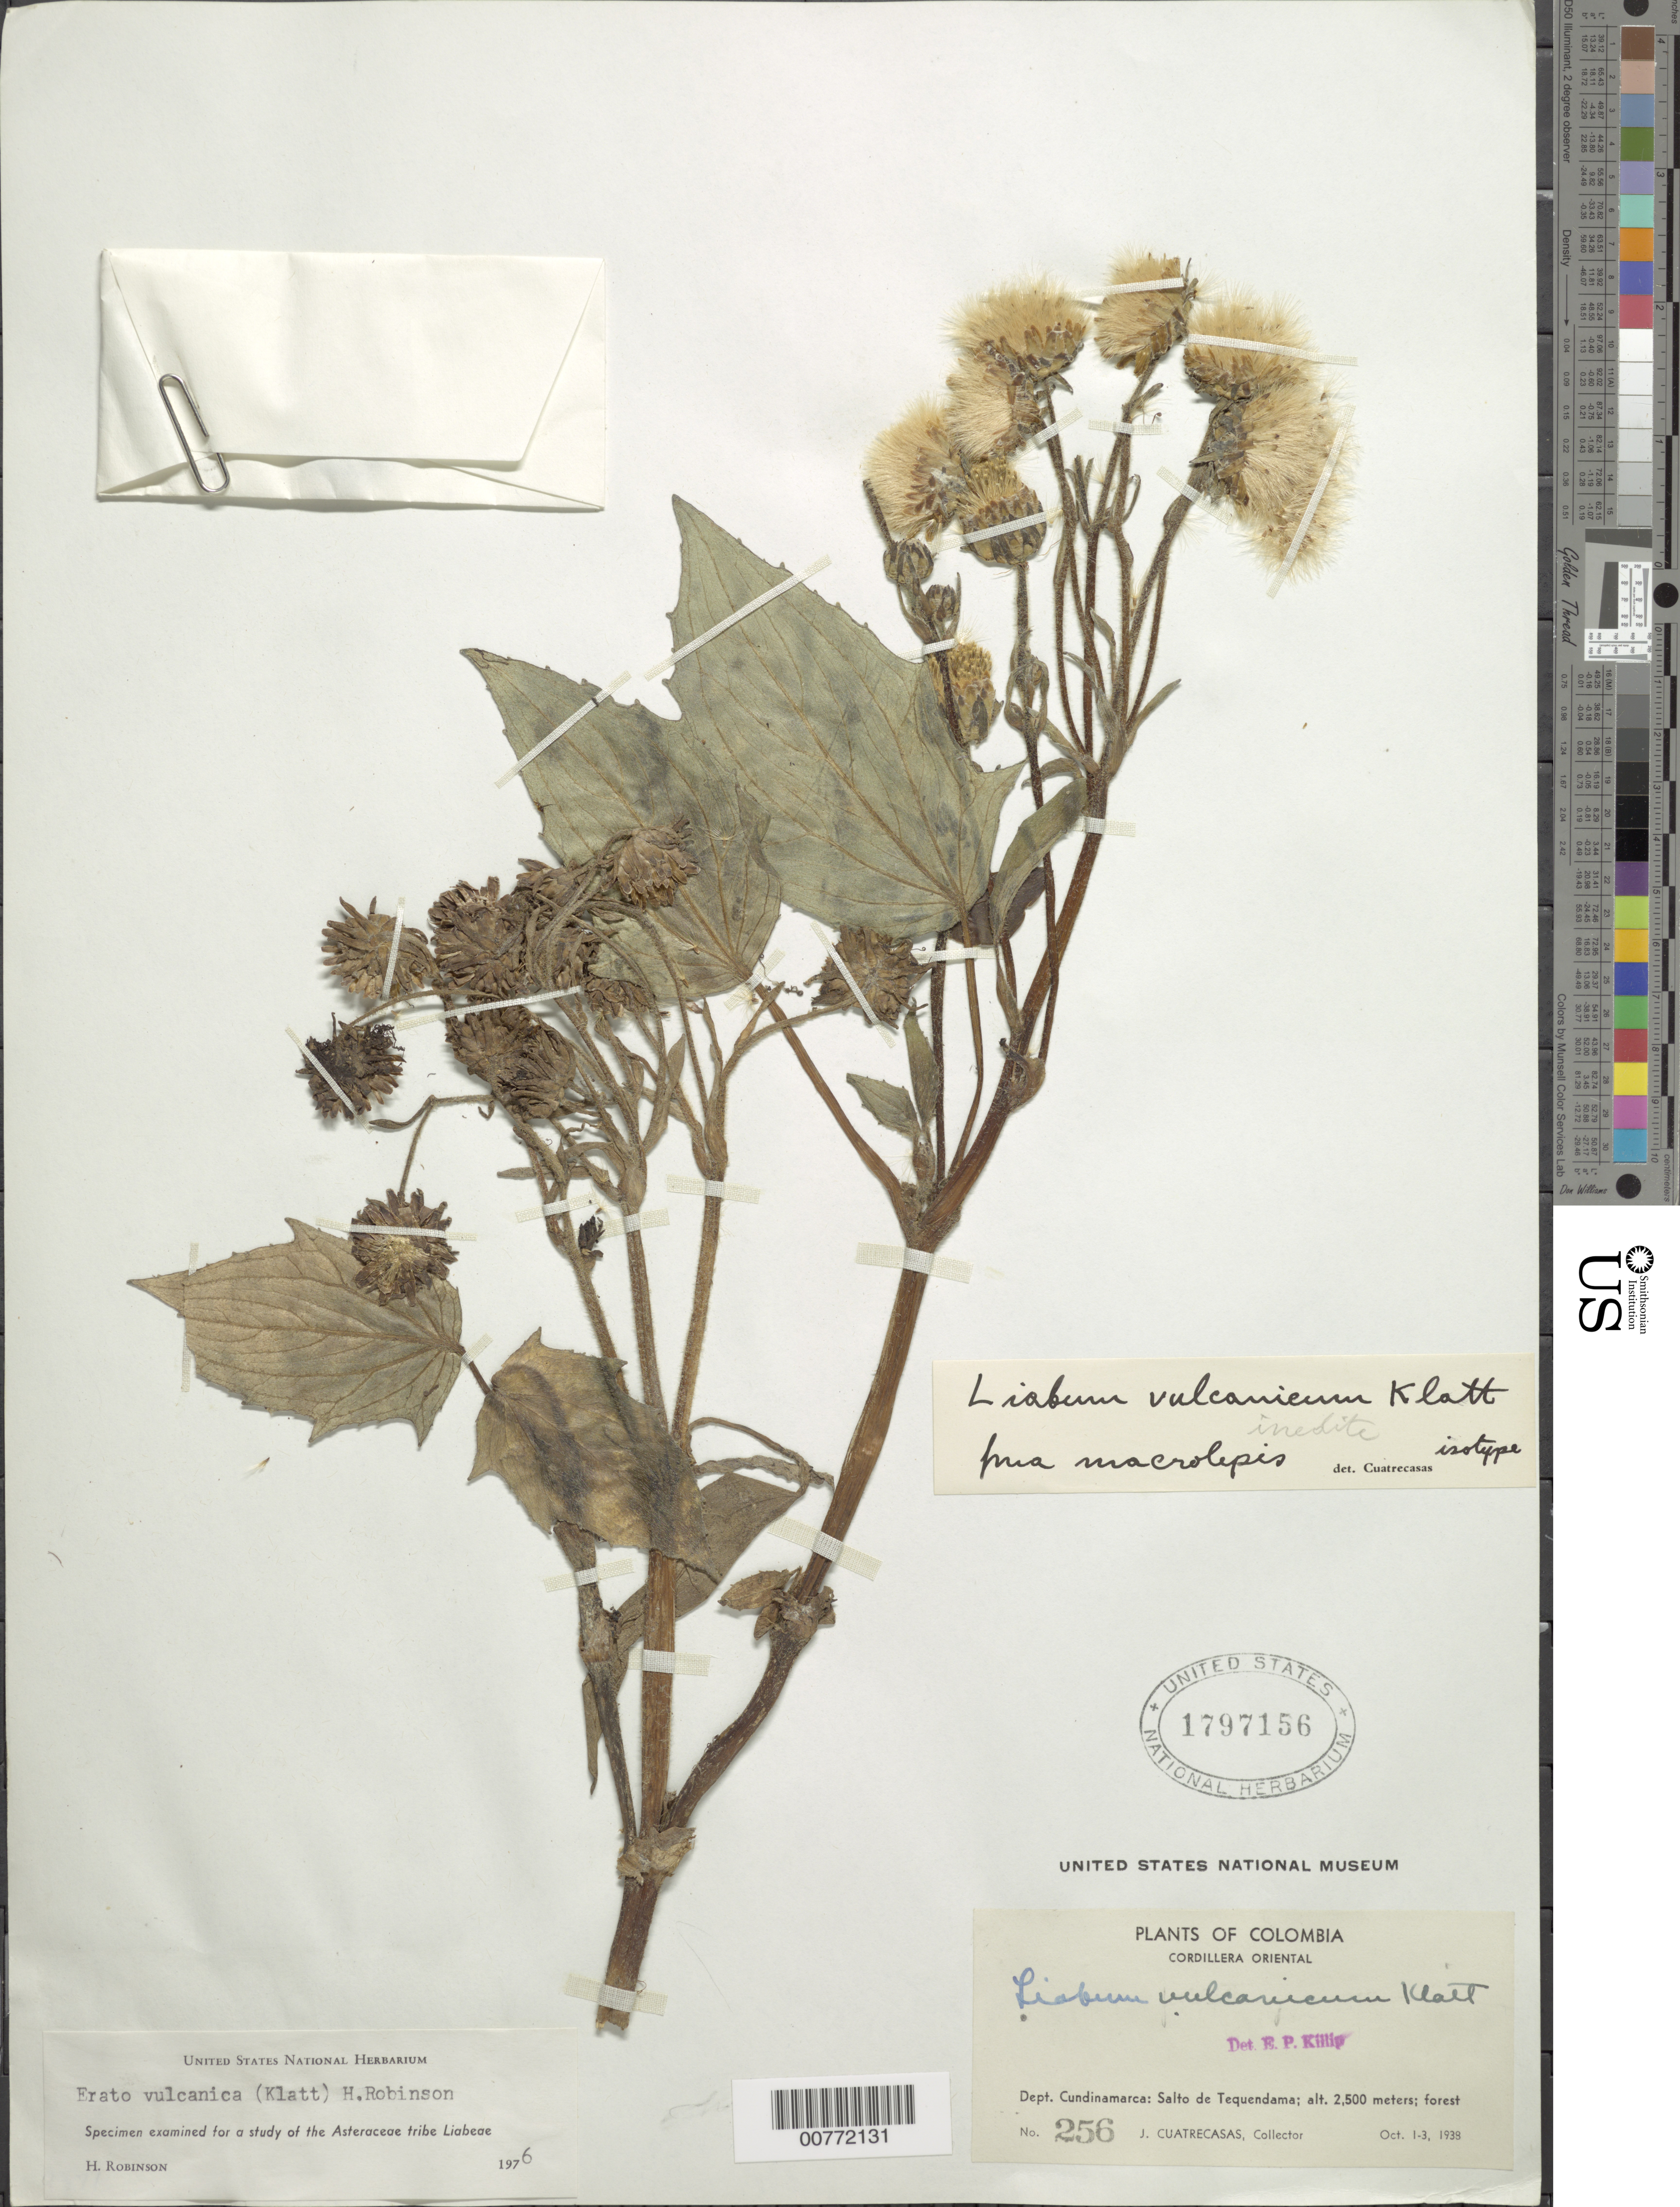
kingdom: Plantae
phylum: Tracheophyta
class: Magnoliopsida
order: Asterales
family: Asteraceae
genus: Erato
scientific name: Erato vulcanica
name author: (Klatt) H. Rob.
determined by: Robinson, Harold E., (US)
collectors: J. Cuatrecasas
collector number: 256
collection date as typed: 1-Oct-38 to 3-Oct-38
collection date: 1938-10-01/1938-10-03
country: Colombia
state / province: Cundinamarca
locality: Salto de Tequendama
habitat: Forest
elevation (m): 2500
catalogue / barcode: US 1797156